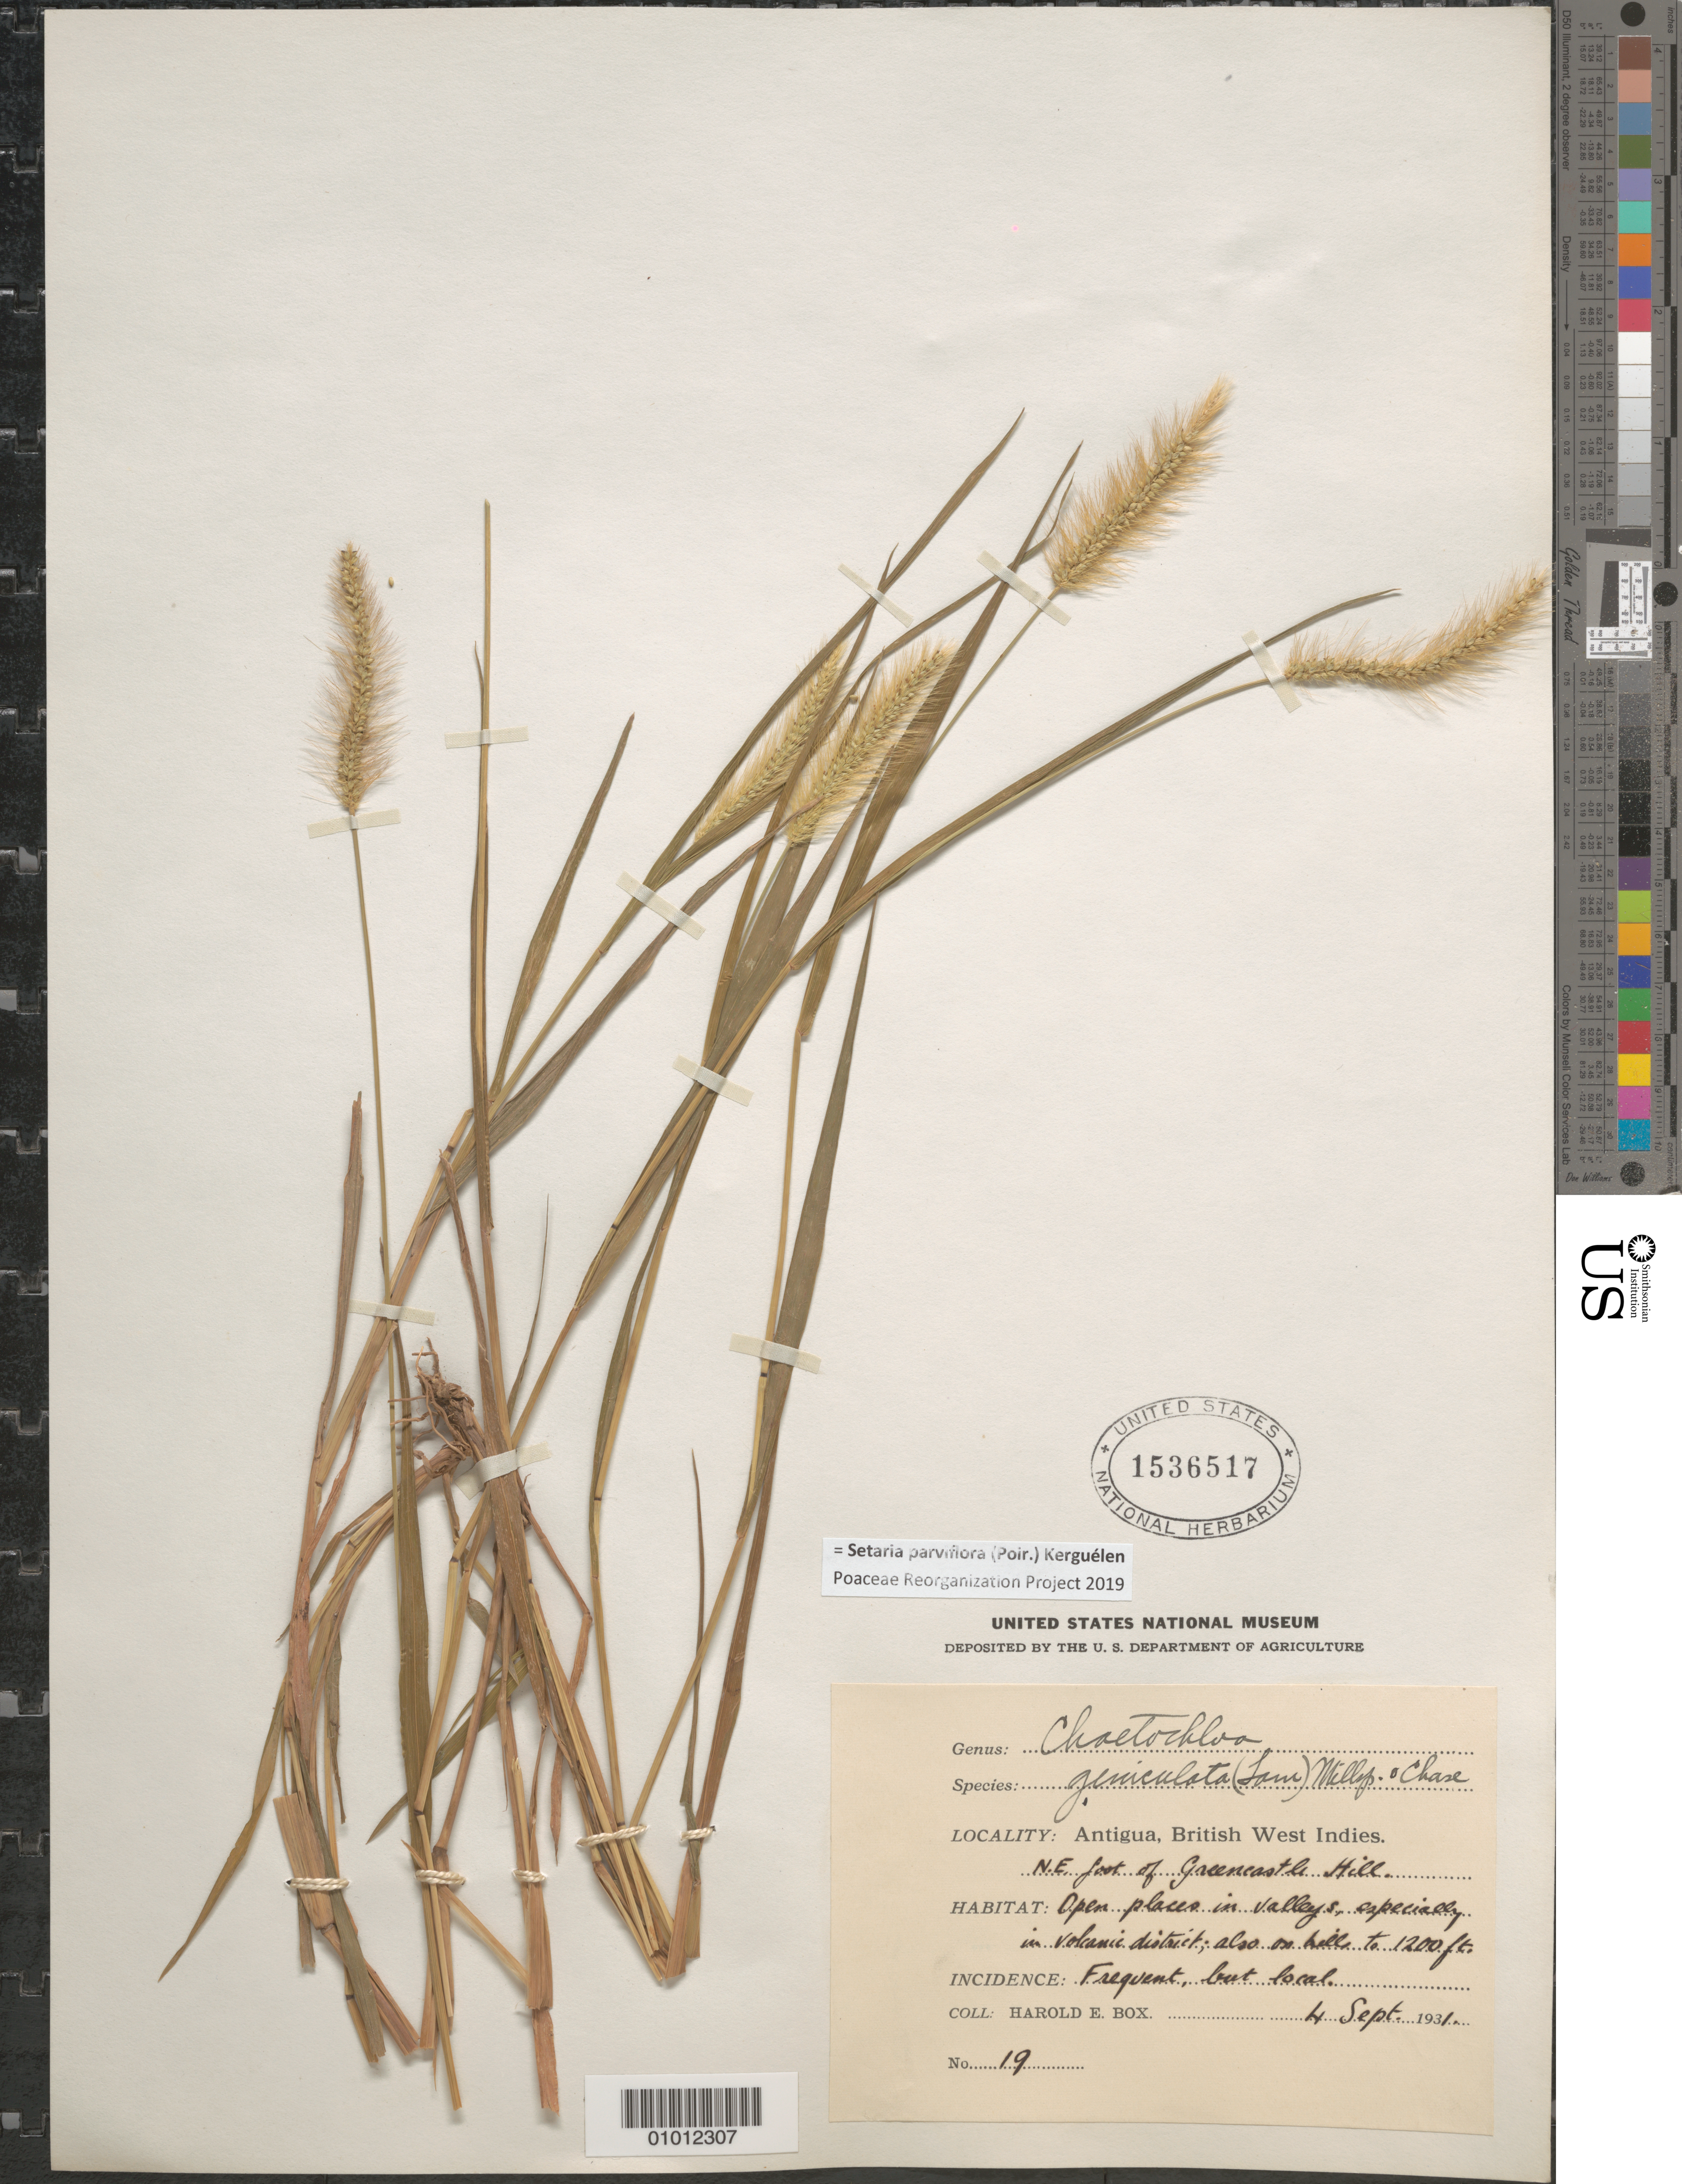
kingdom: Plantae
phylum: Tracheophyta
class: Liliopsida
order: Poales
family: Poaceae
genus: Setaria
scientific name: Setaria parviflora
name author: (Poir.) Kerguélen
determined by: Poaceae Reorganization Project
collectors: H. E. Box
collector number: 19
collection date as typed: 04 Sep 1931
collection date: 1931-09-04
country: Antigua and Barbuda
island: Antigua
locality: NE foot of Greencastle Hill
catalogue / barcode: US 1536517